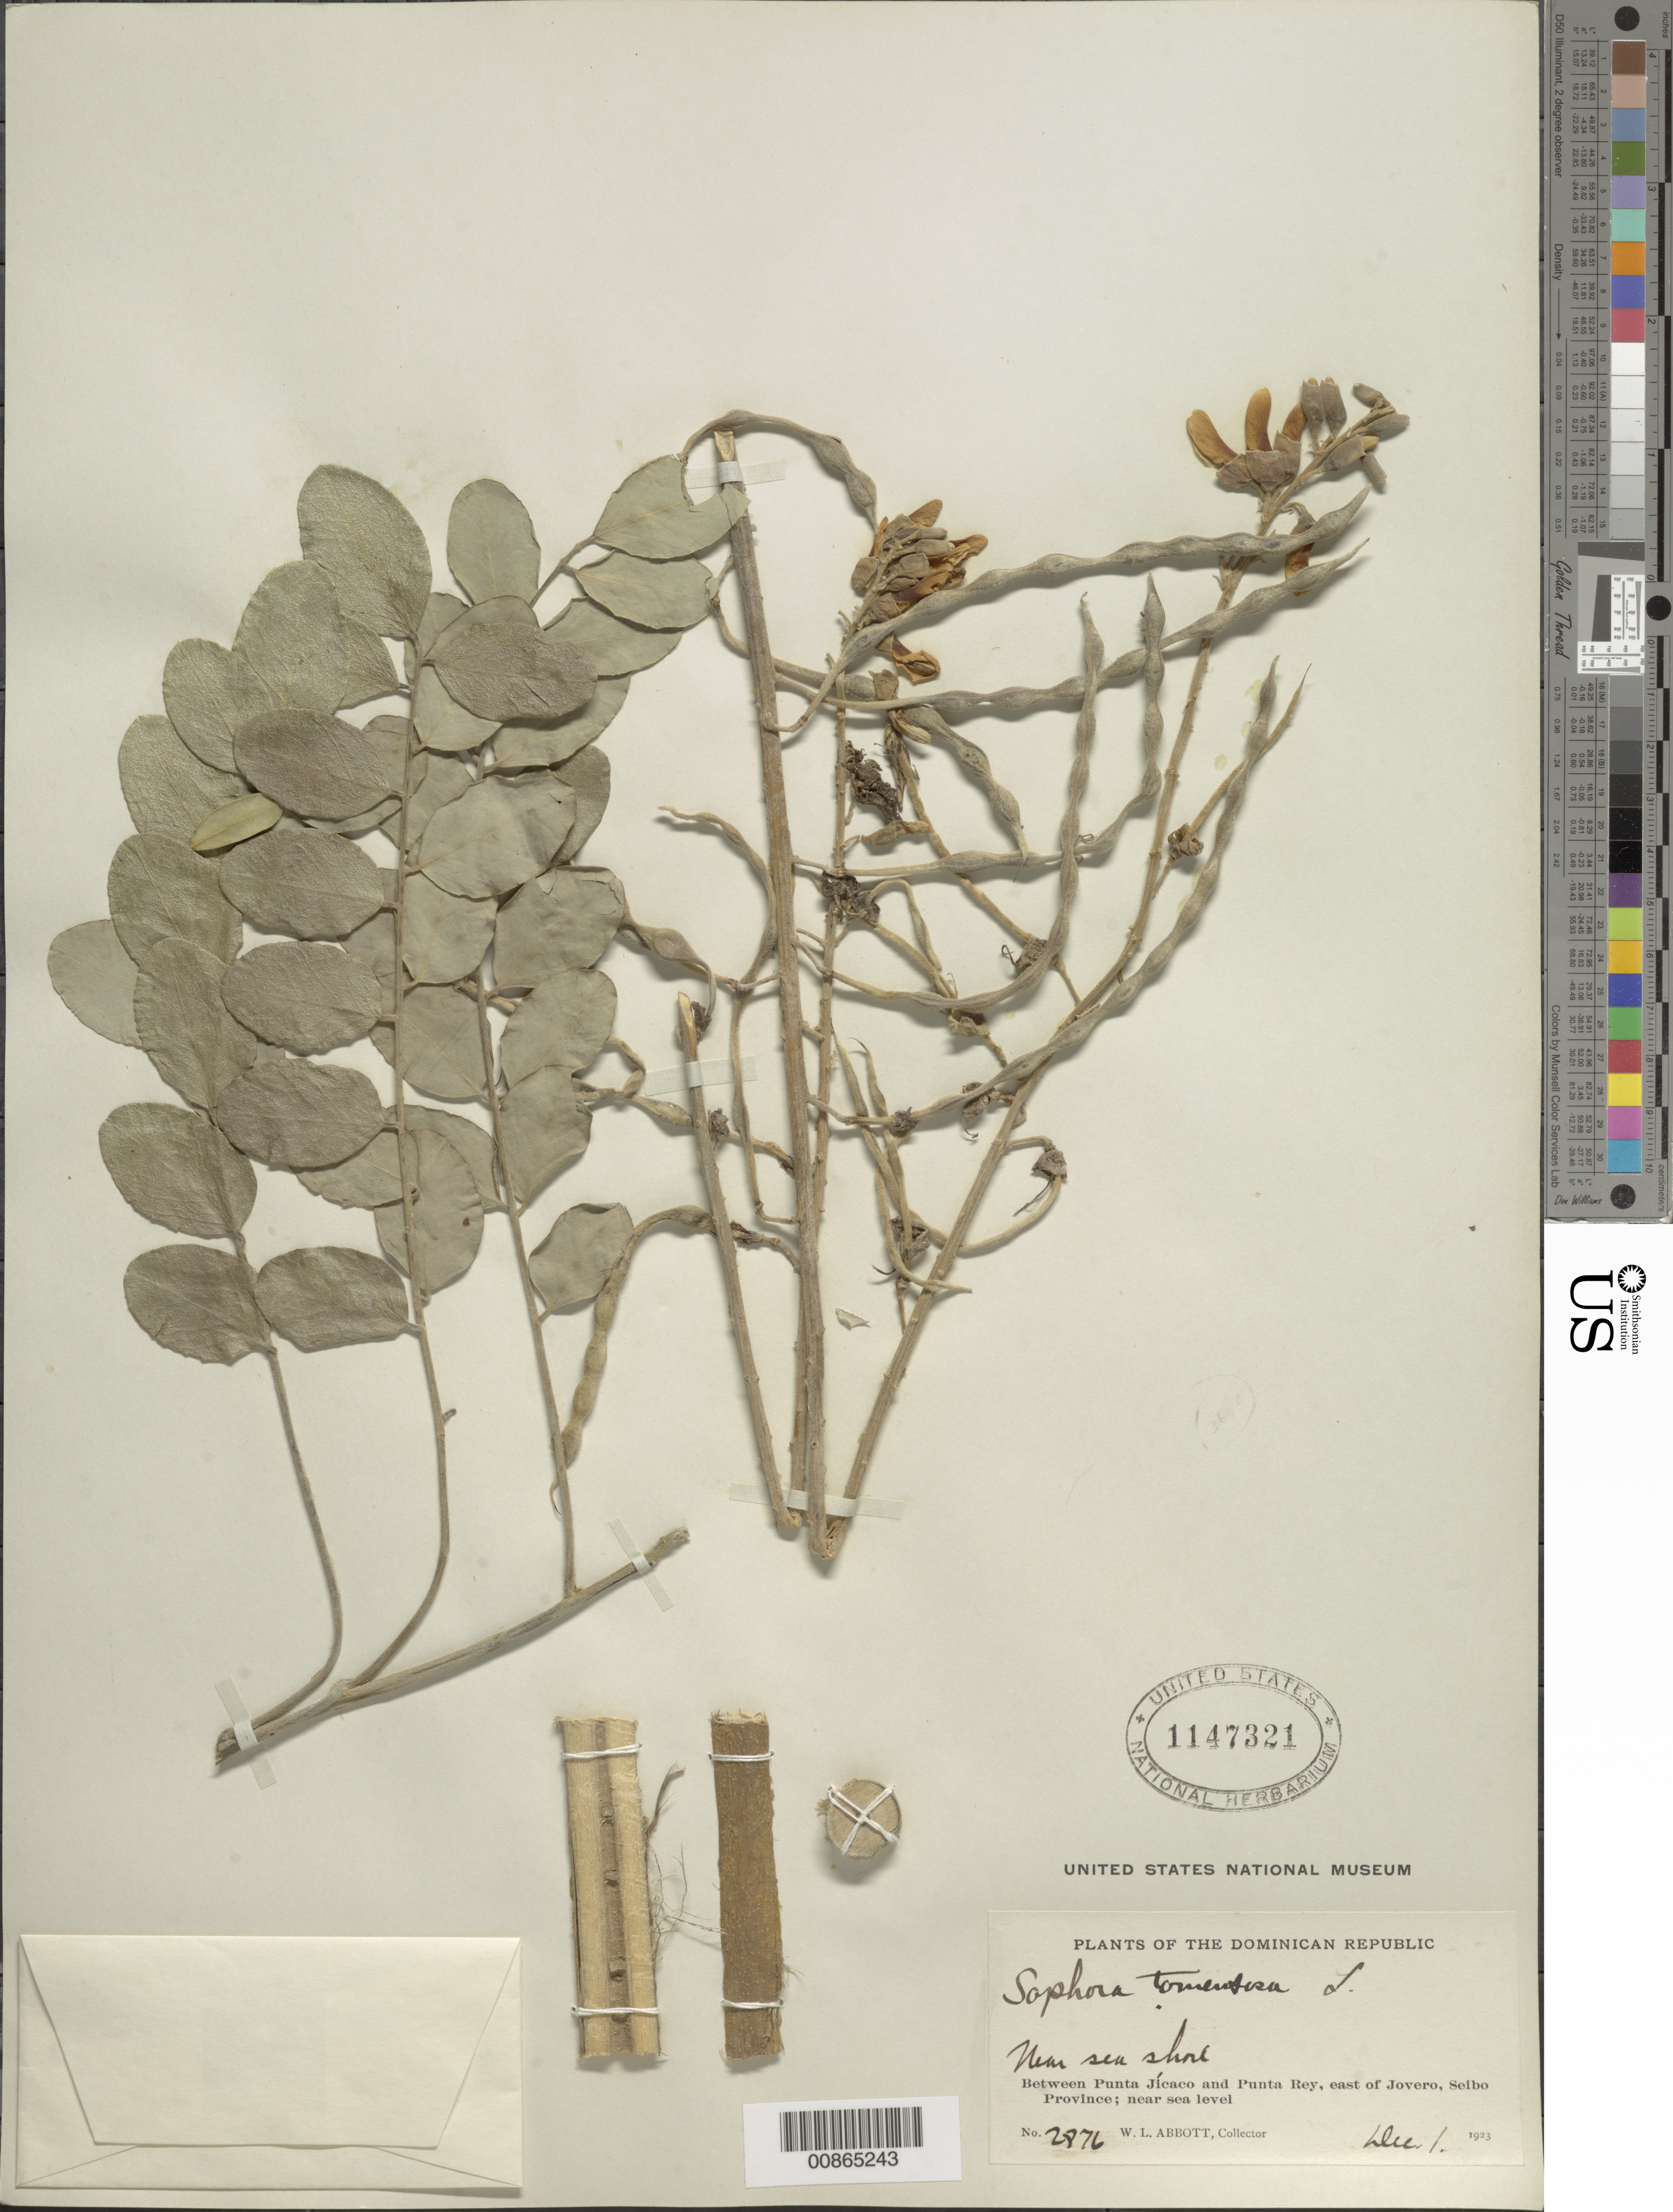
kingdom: Plantae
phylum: Tracheophyta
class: Magnoliopsida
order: Fabales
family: Fabaceae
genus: Sophora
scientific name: Sophora tomentosa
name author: L.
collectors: W. L. Abbott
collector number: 2876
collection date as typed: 01 Dec 1923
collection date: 1923-12-01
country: Dominican Republic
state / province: El Seibo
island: Hispaniola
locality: Between Punta Jícaco and Punta Rey, east of Jovero.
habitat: Near sea shore.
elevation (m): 0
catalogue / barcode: US 1147321